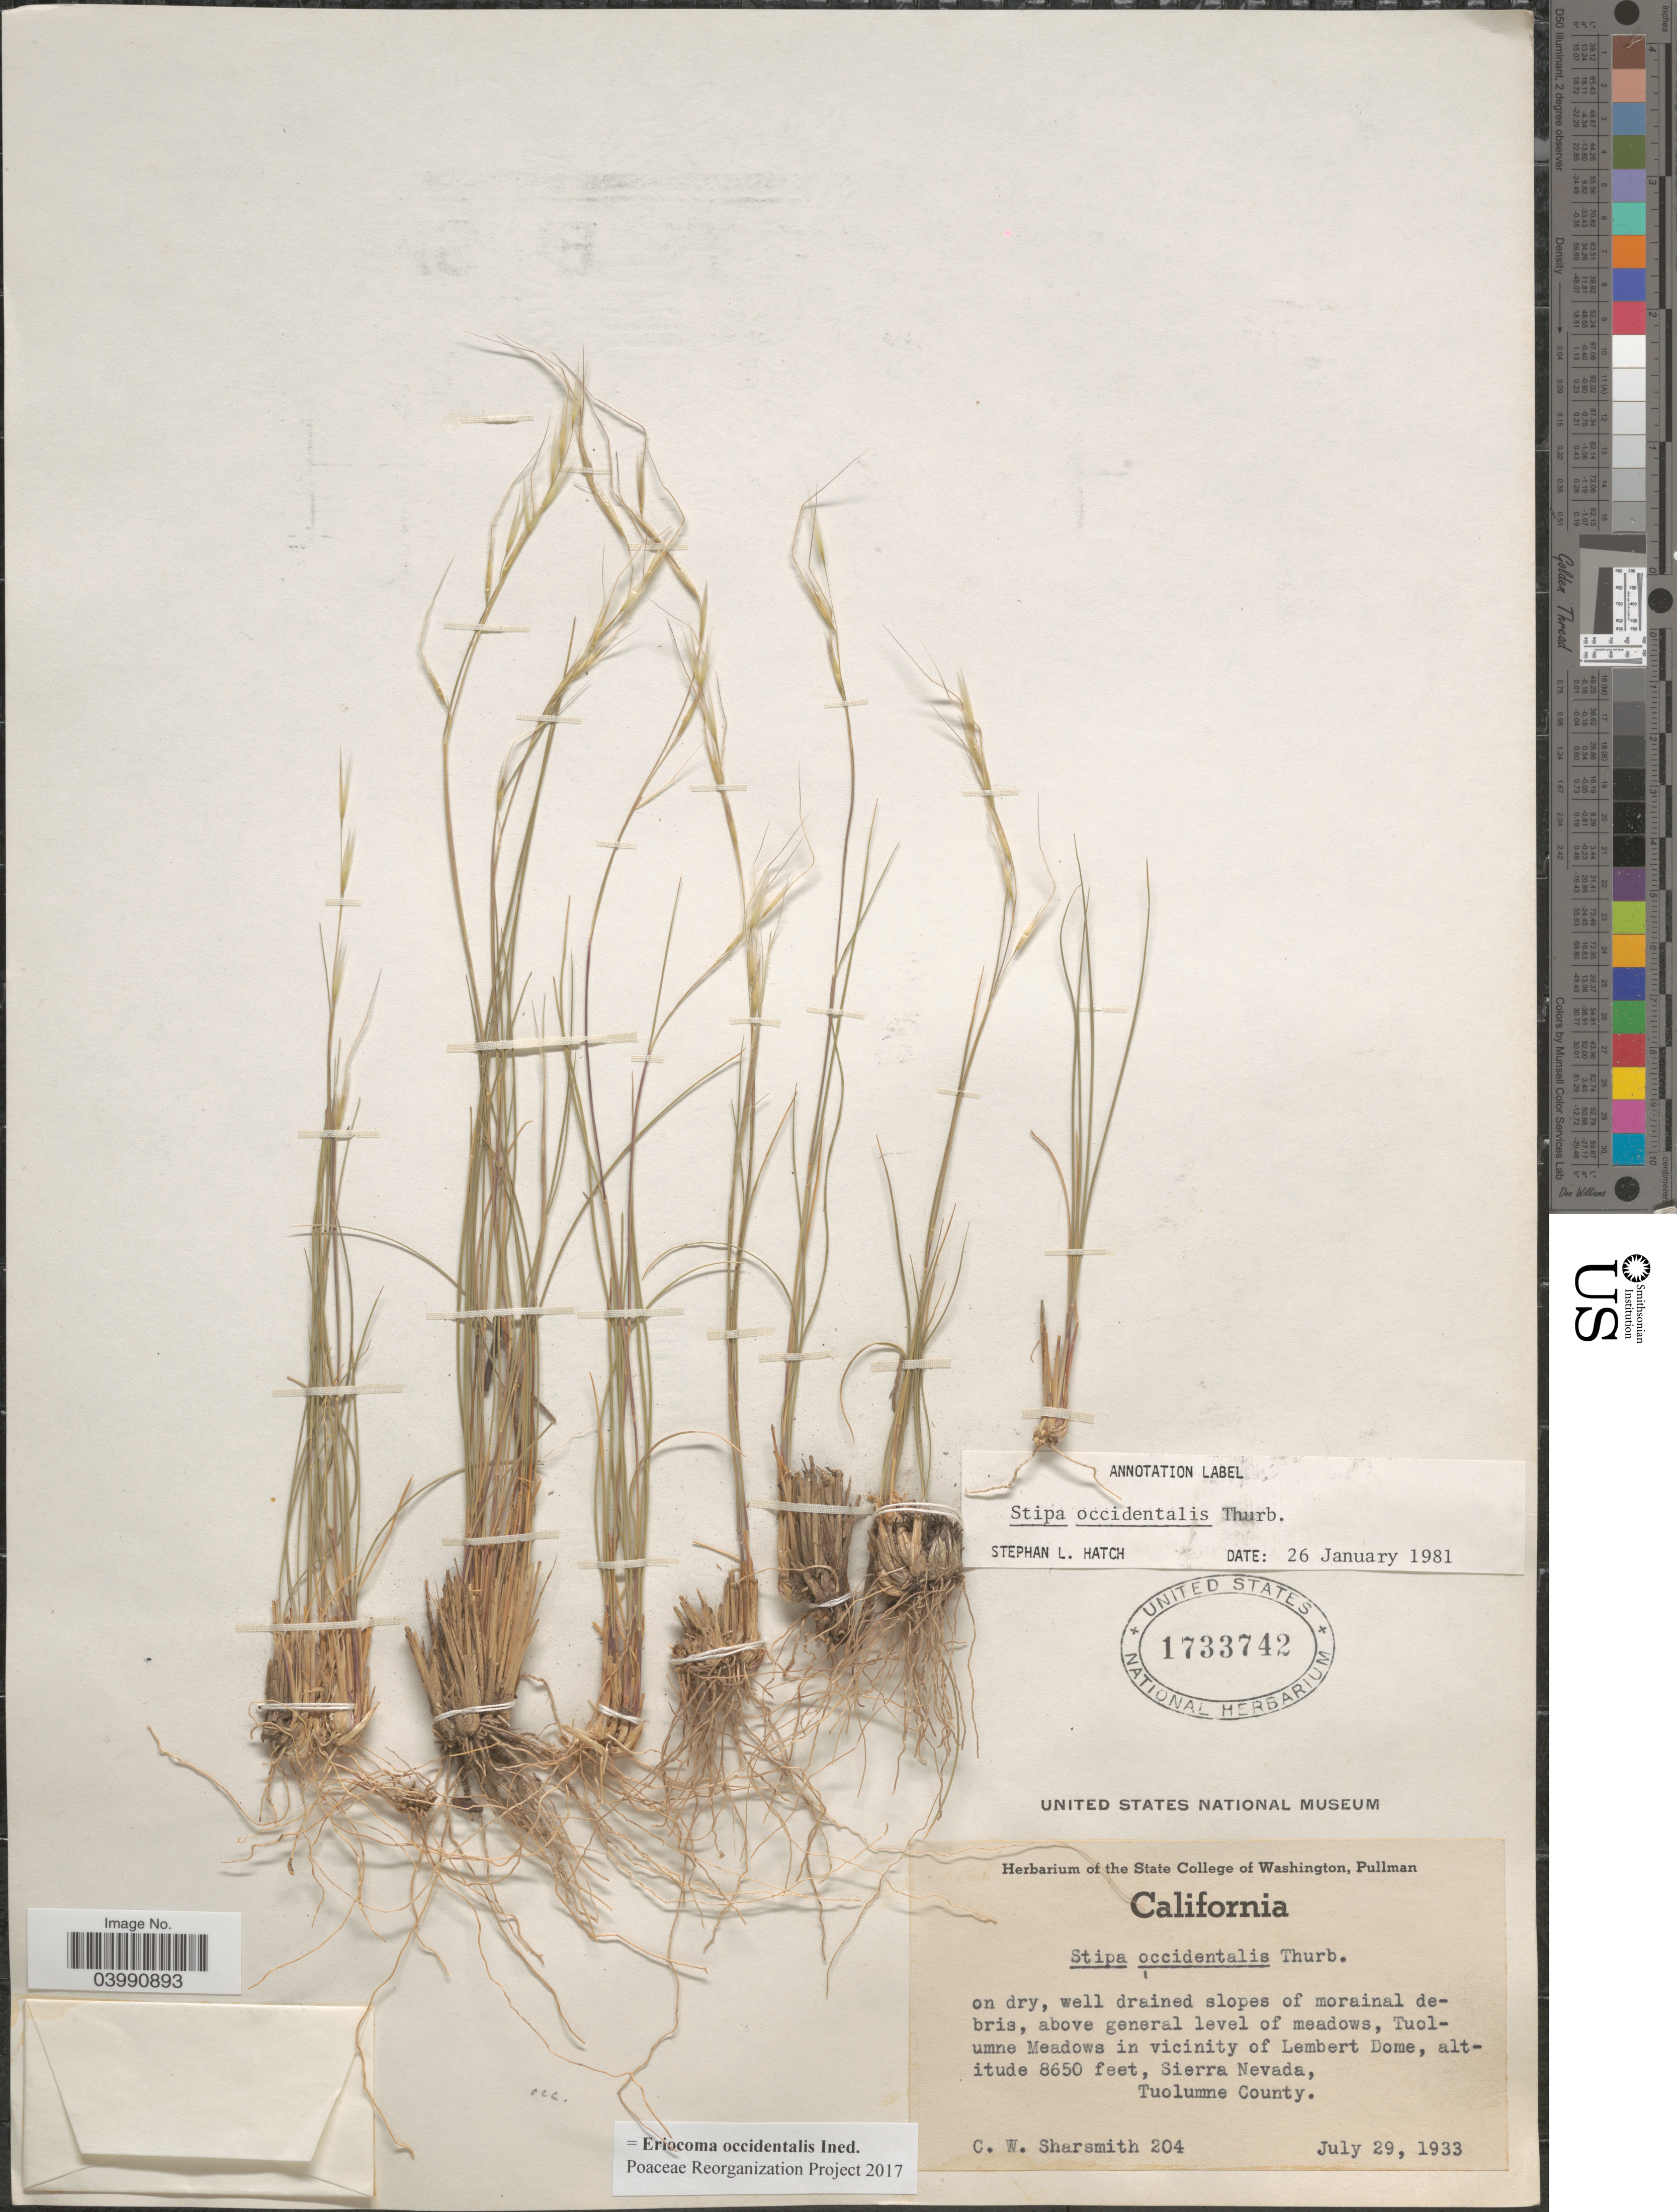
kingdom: Plantae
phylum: Tracheophyta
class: Liliopsida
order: Poales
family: Poaceae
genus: Eriocoma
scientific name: Eriocoma occidentalis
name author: (Thurb. ex S. Watson) Romasch.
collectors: C. Sharsmith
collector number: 204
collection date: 1933-07-29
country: United States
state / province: California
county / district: Tuolumne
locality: Tuolumne Meadows in vicinity of Lembert Dome, Sierra Nevada, Tuolumne County.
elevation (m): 2637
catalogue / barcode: US 1733742